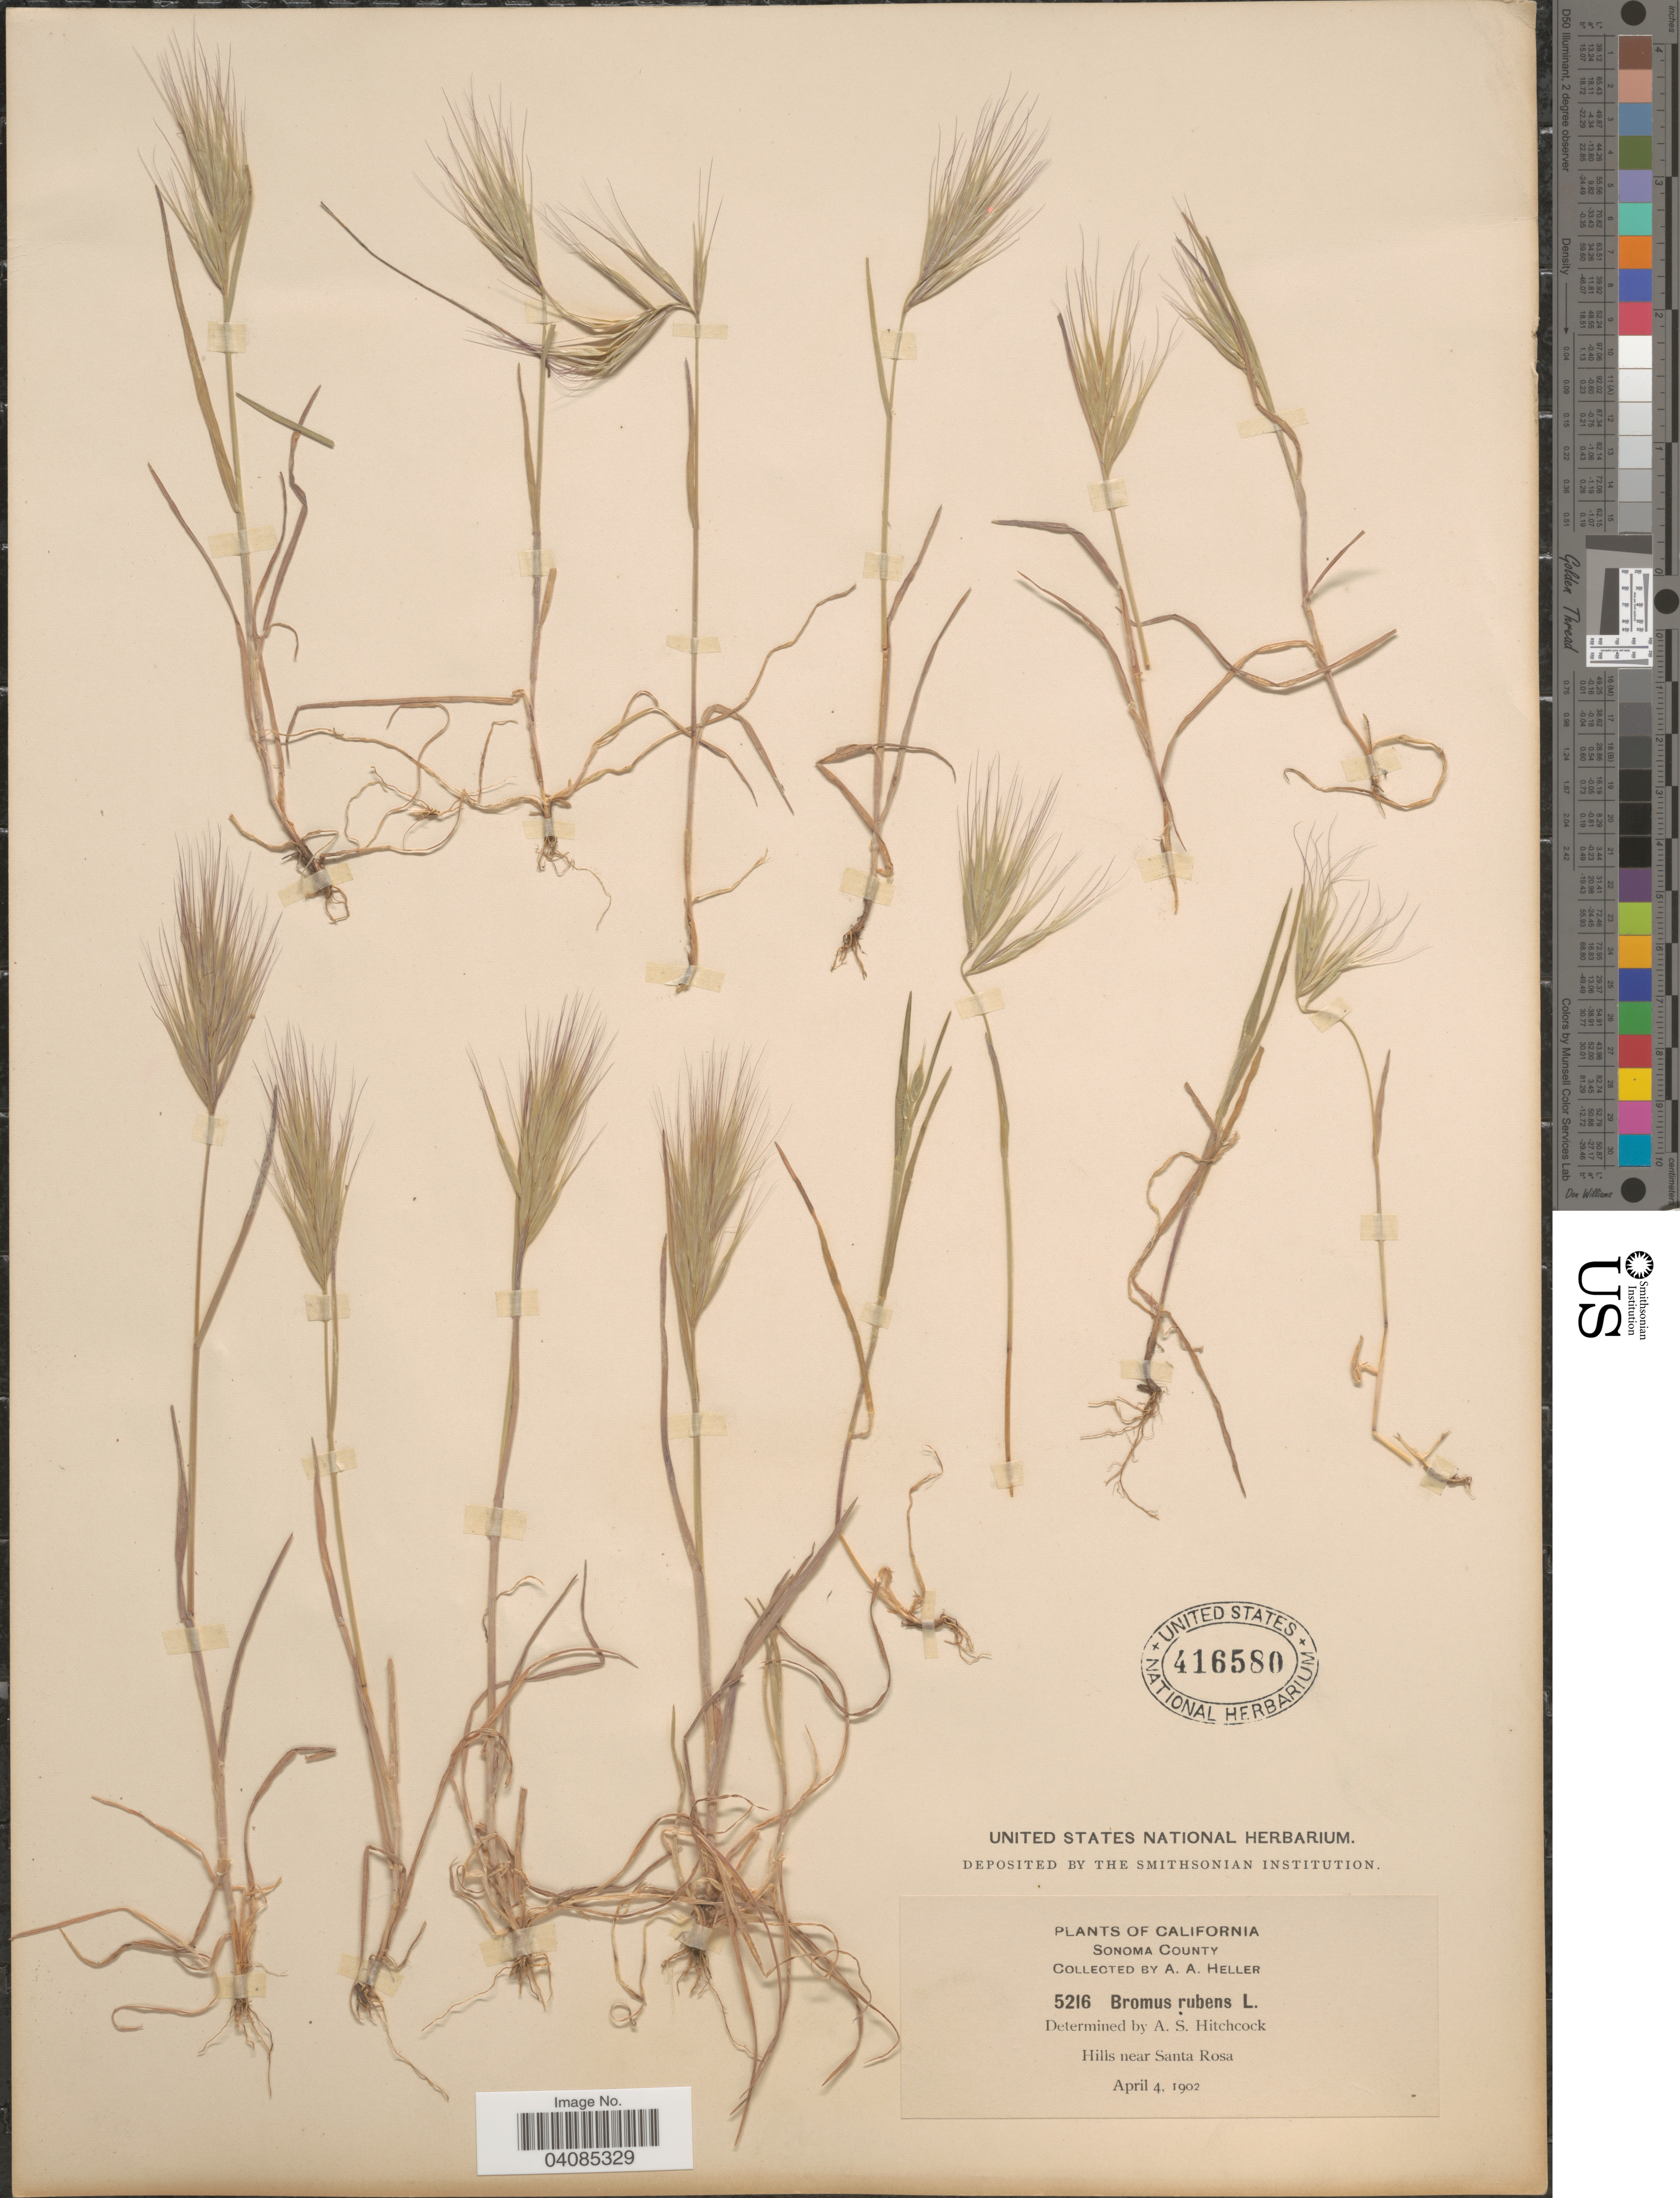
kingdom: Plantae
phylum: Tracheophyta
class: Liliopsida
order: Poales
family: Poaceae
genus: Bromus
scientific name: Bromus rubens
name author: L.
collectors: A. A. Heller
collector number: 5216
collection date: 1902-04-04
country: United States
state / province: California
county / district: Sonoma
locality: Sonoma County. Hills near Santa Rosa.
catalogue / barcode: US 416580